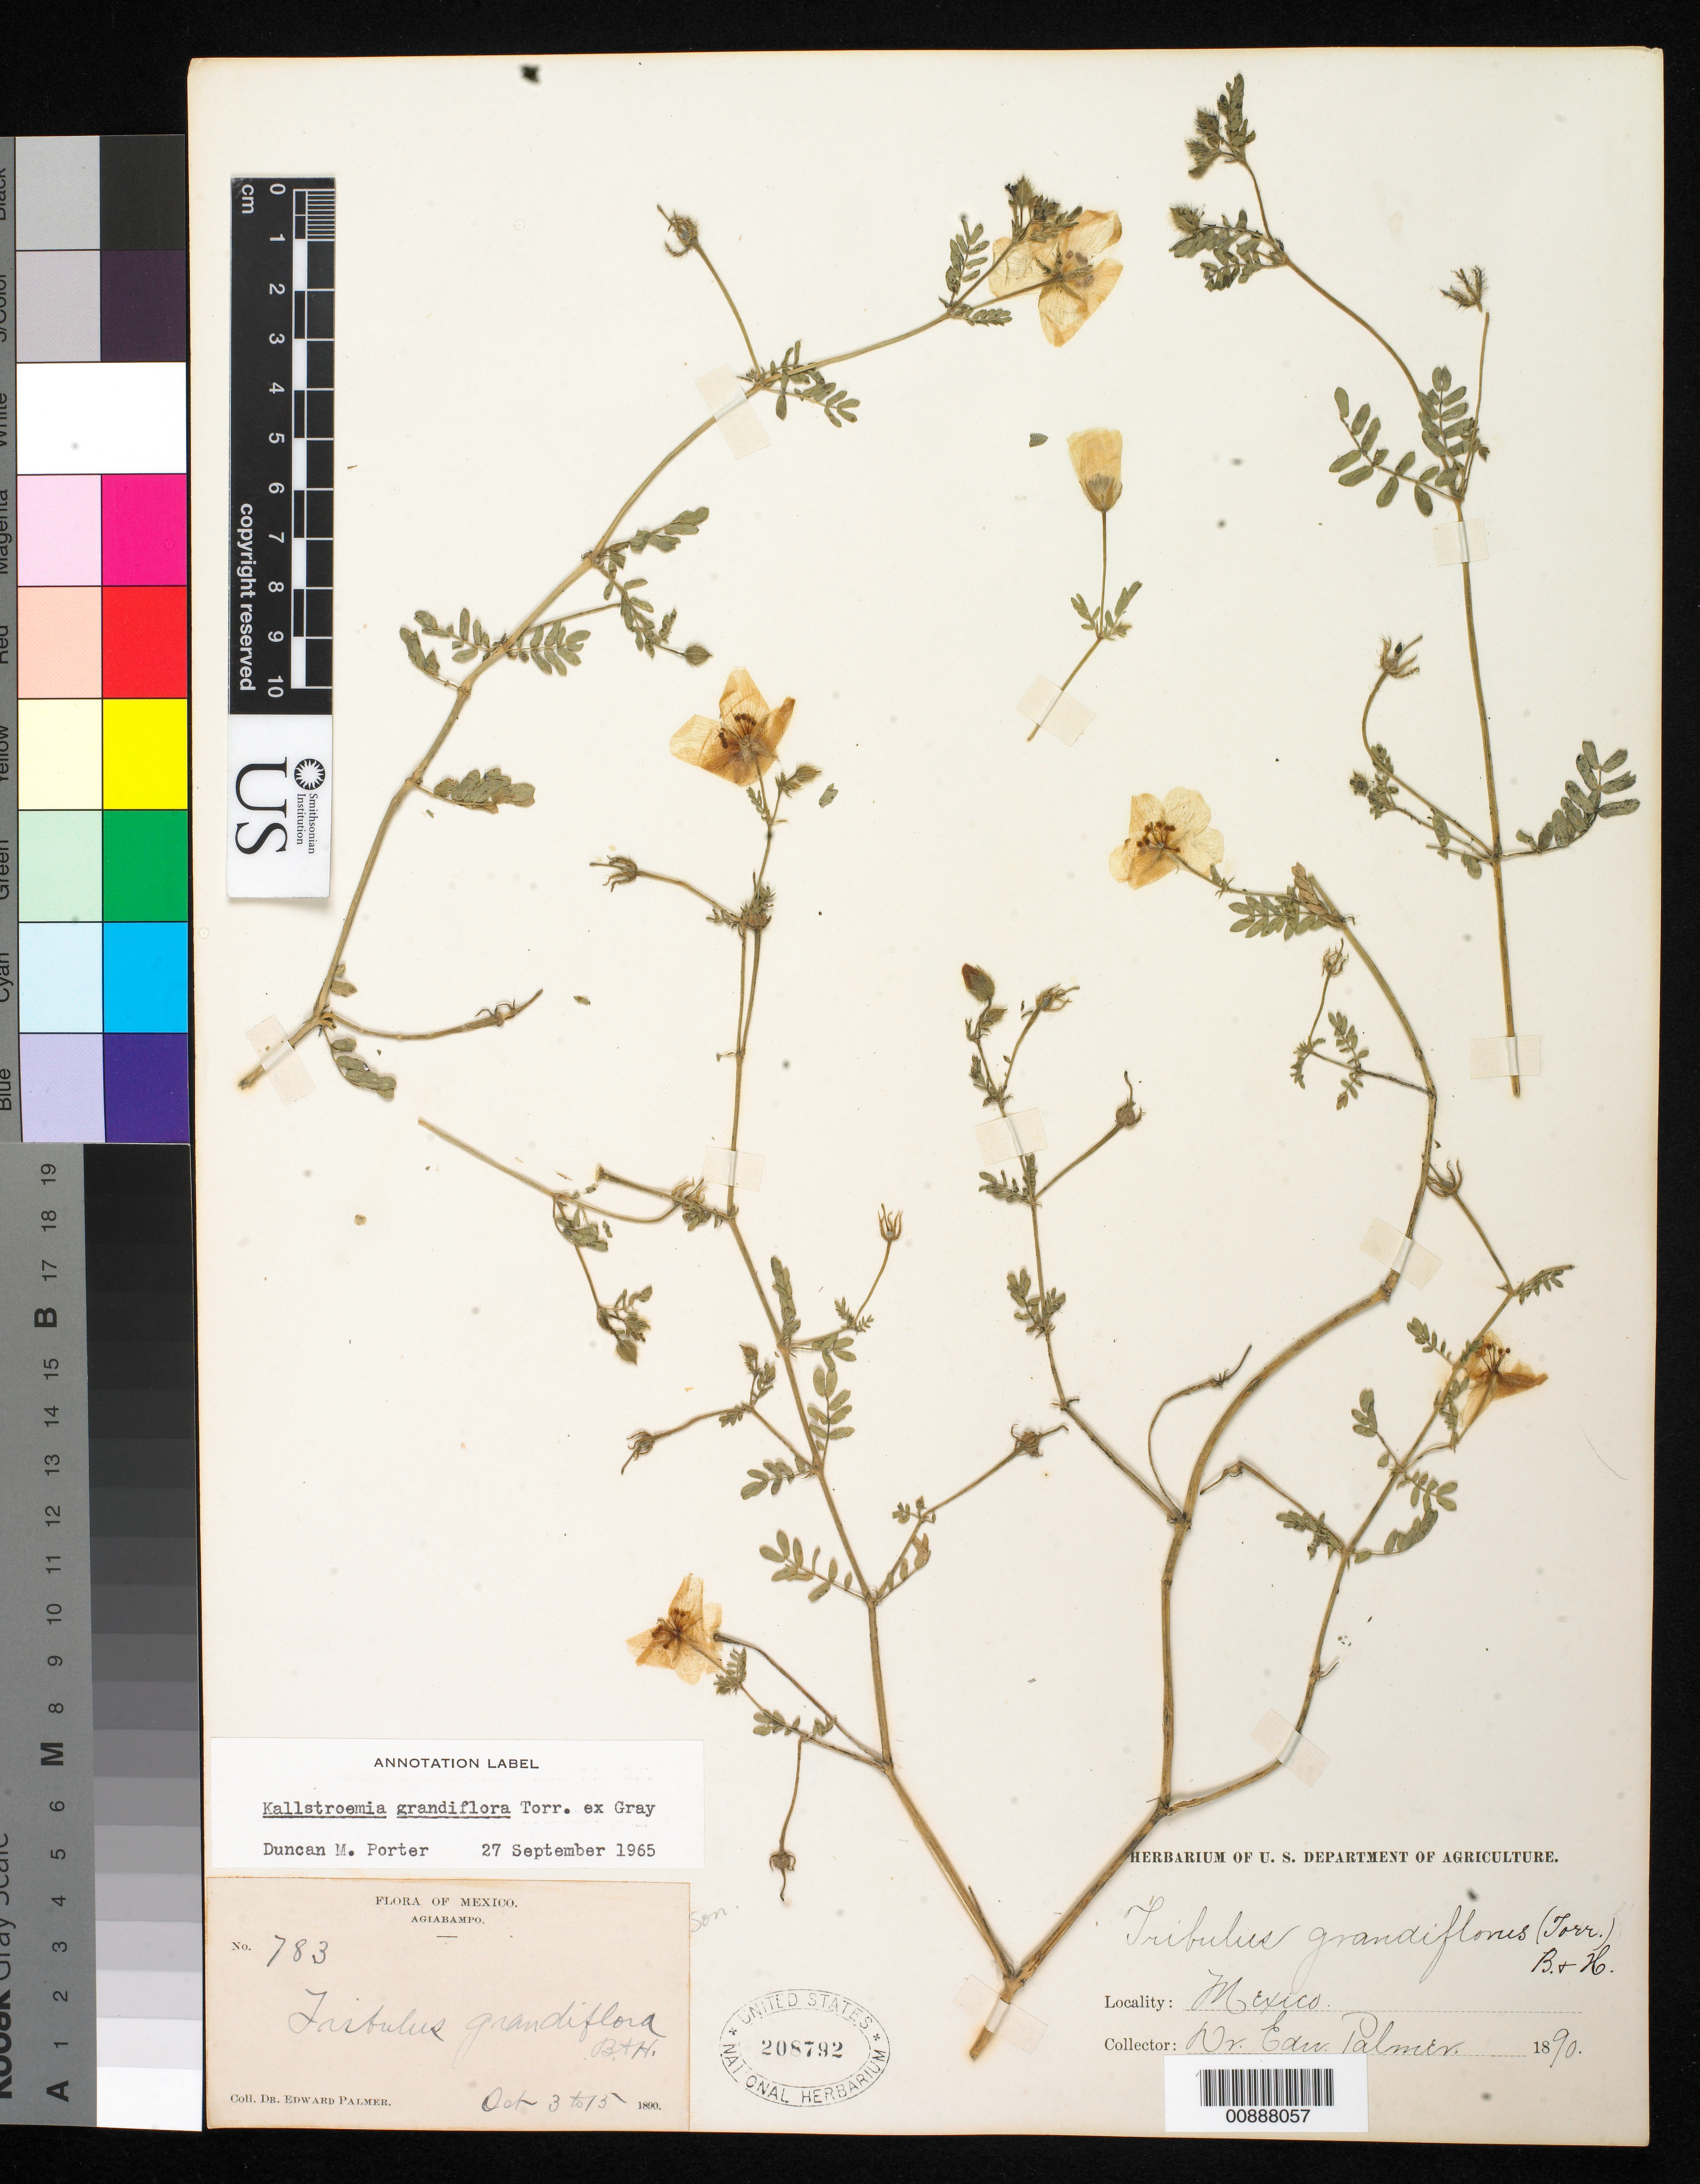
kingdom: Plantae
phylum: Tracheophyta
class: Magnoliopsida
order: Zygophyllales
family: Zygophyllaceae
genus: Kallstroemia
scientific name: Kallstroemia grandiflora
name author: Torr. ex A. Gray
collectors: E. Palmer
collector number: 783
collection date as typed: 03 Oct 1890 to 15 Oct 1890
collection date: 1890-10-03/1890-10-15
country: Mexico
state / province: Sonora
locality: Agiabampo, Sonora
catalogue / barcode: US 208792